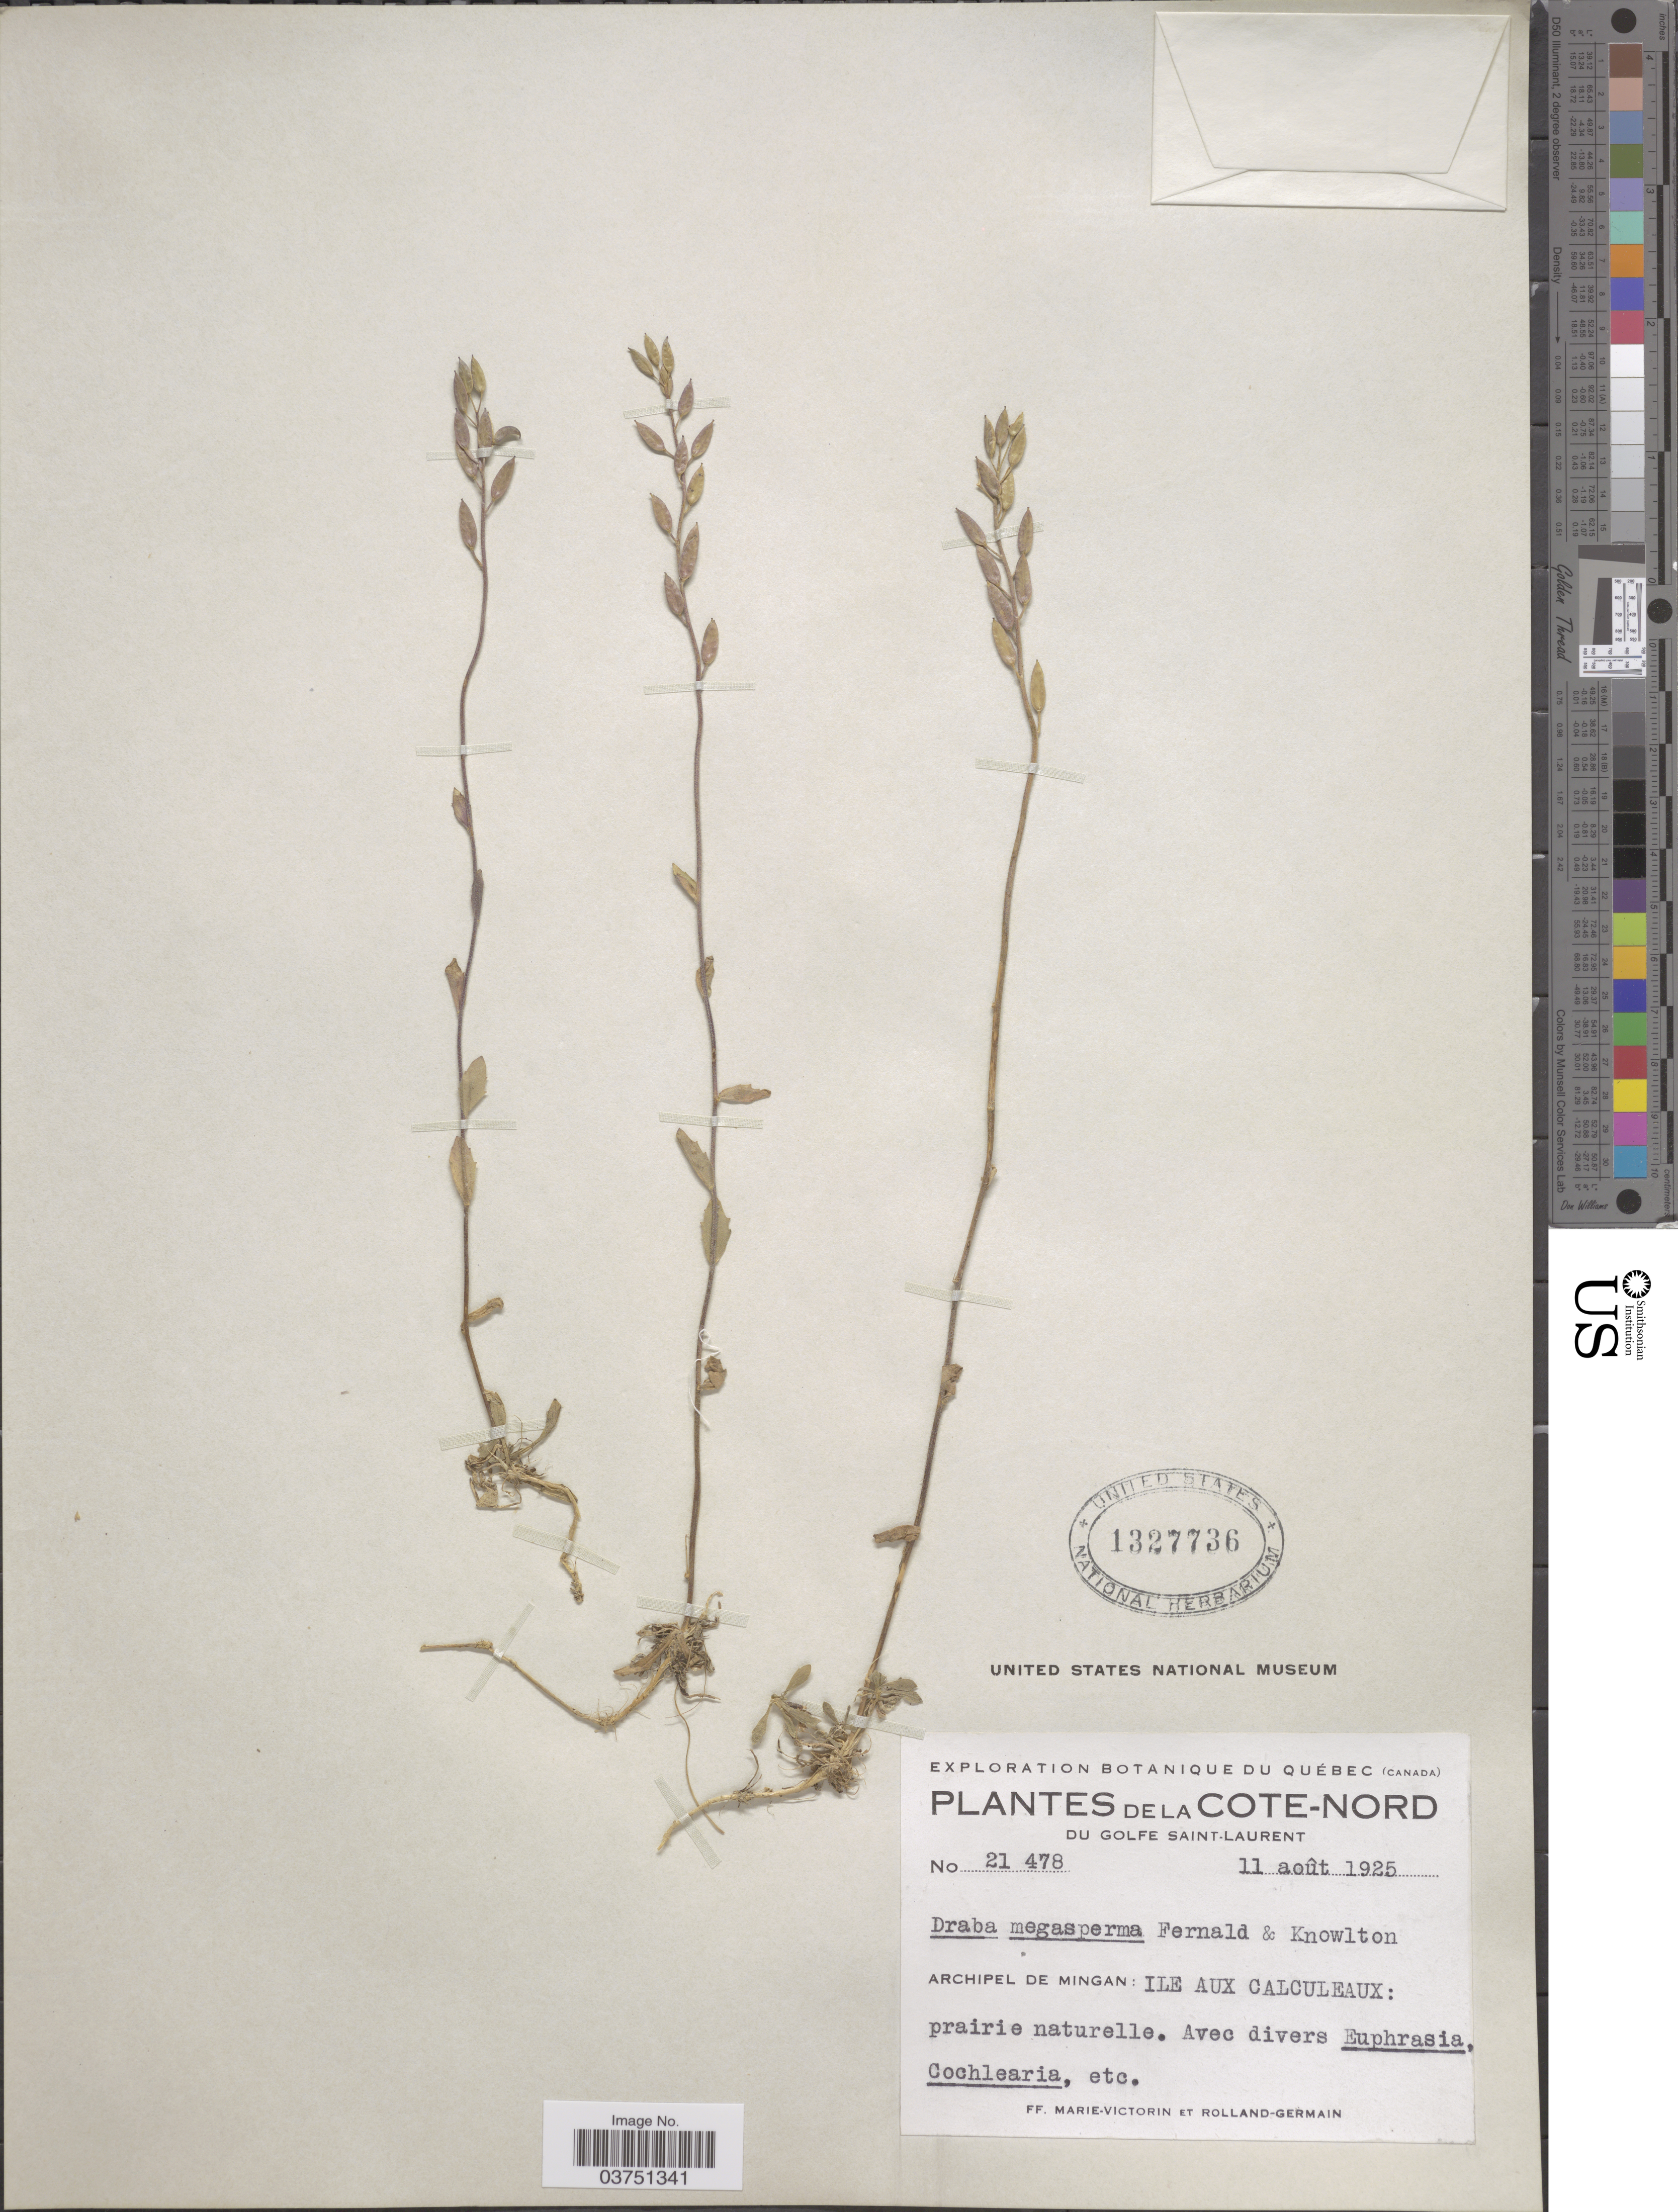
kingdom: Plantae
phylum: Tracheophyta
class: Magnoliopsida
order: Brassicales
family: Brassicaceae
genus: Draba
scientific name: Draba glabella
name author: Pursh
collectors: F. Marie-Victorin & Rolland-Germain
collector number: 21478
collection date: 1925-08-11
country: Canada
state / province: Quebec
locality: La Cote-Nord du Golfe Saint-Laurent. Archipel De Mingan: Ile Aux Calculeaux.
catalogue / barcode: US 1327736